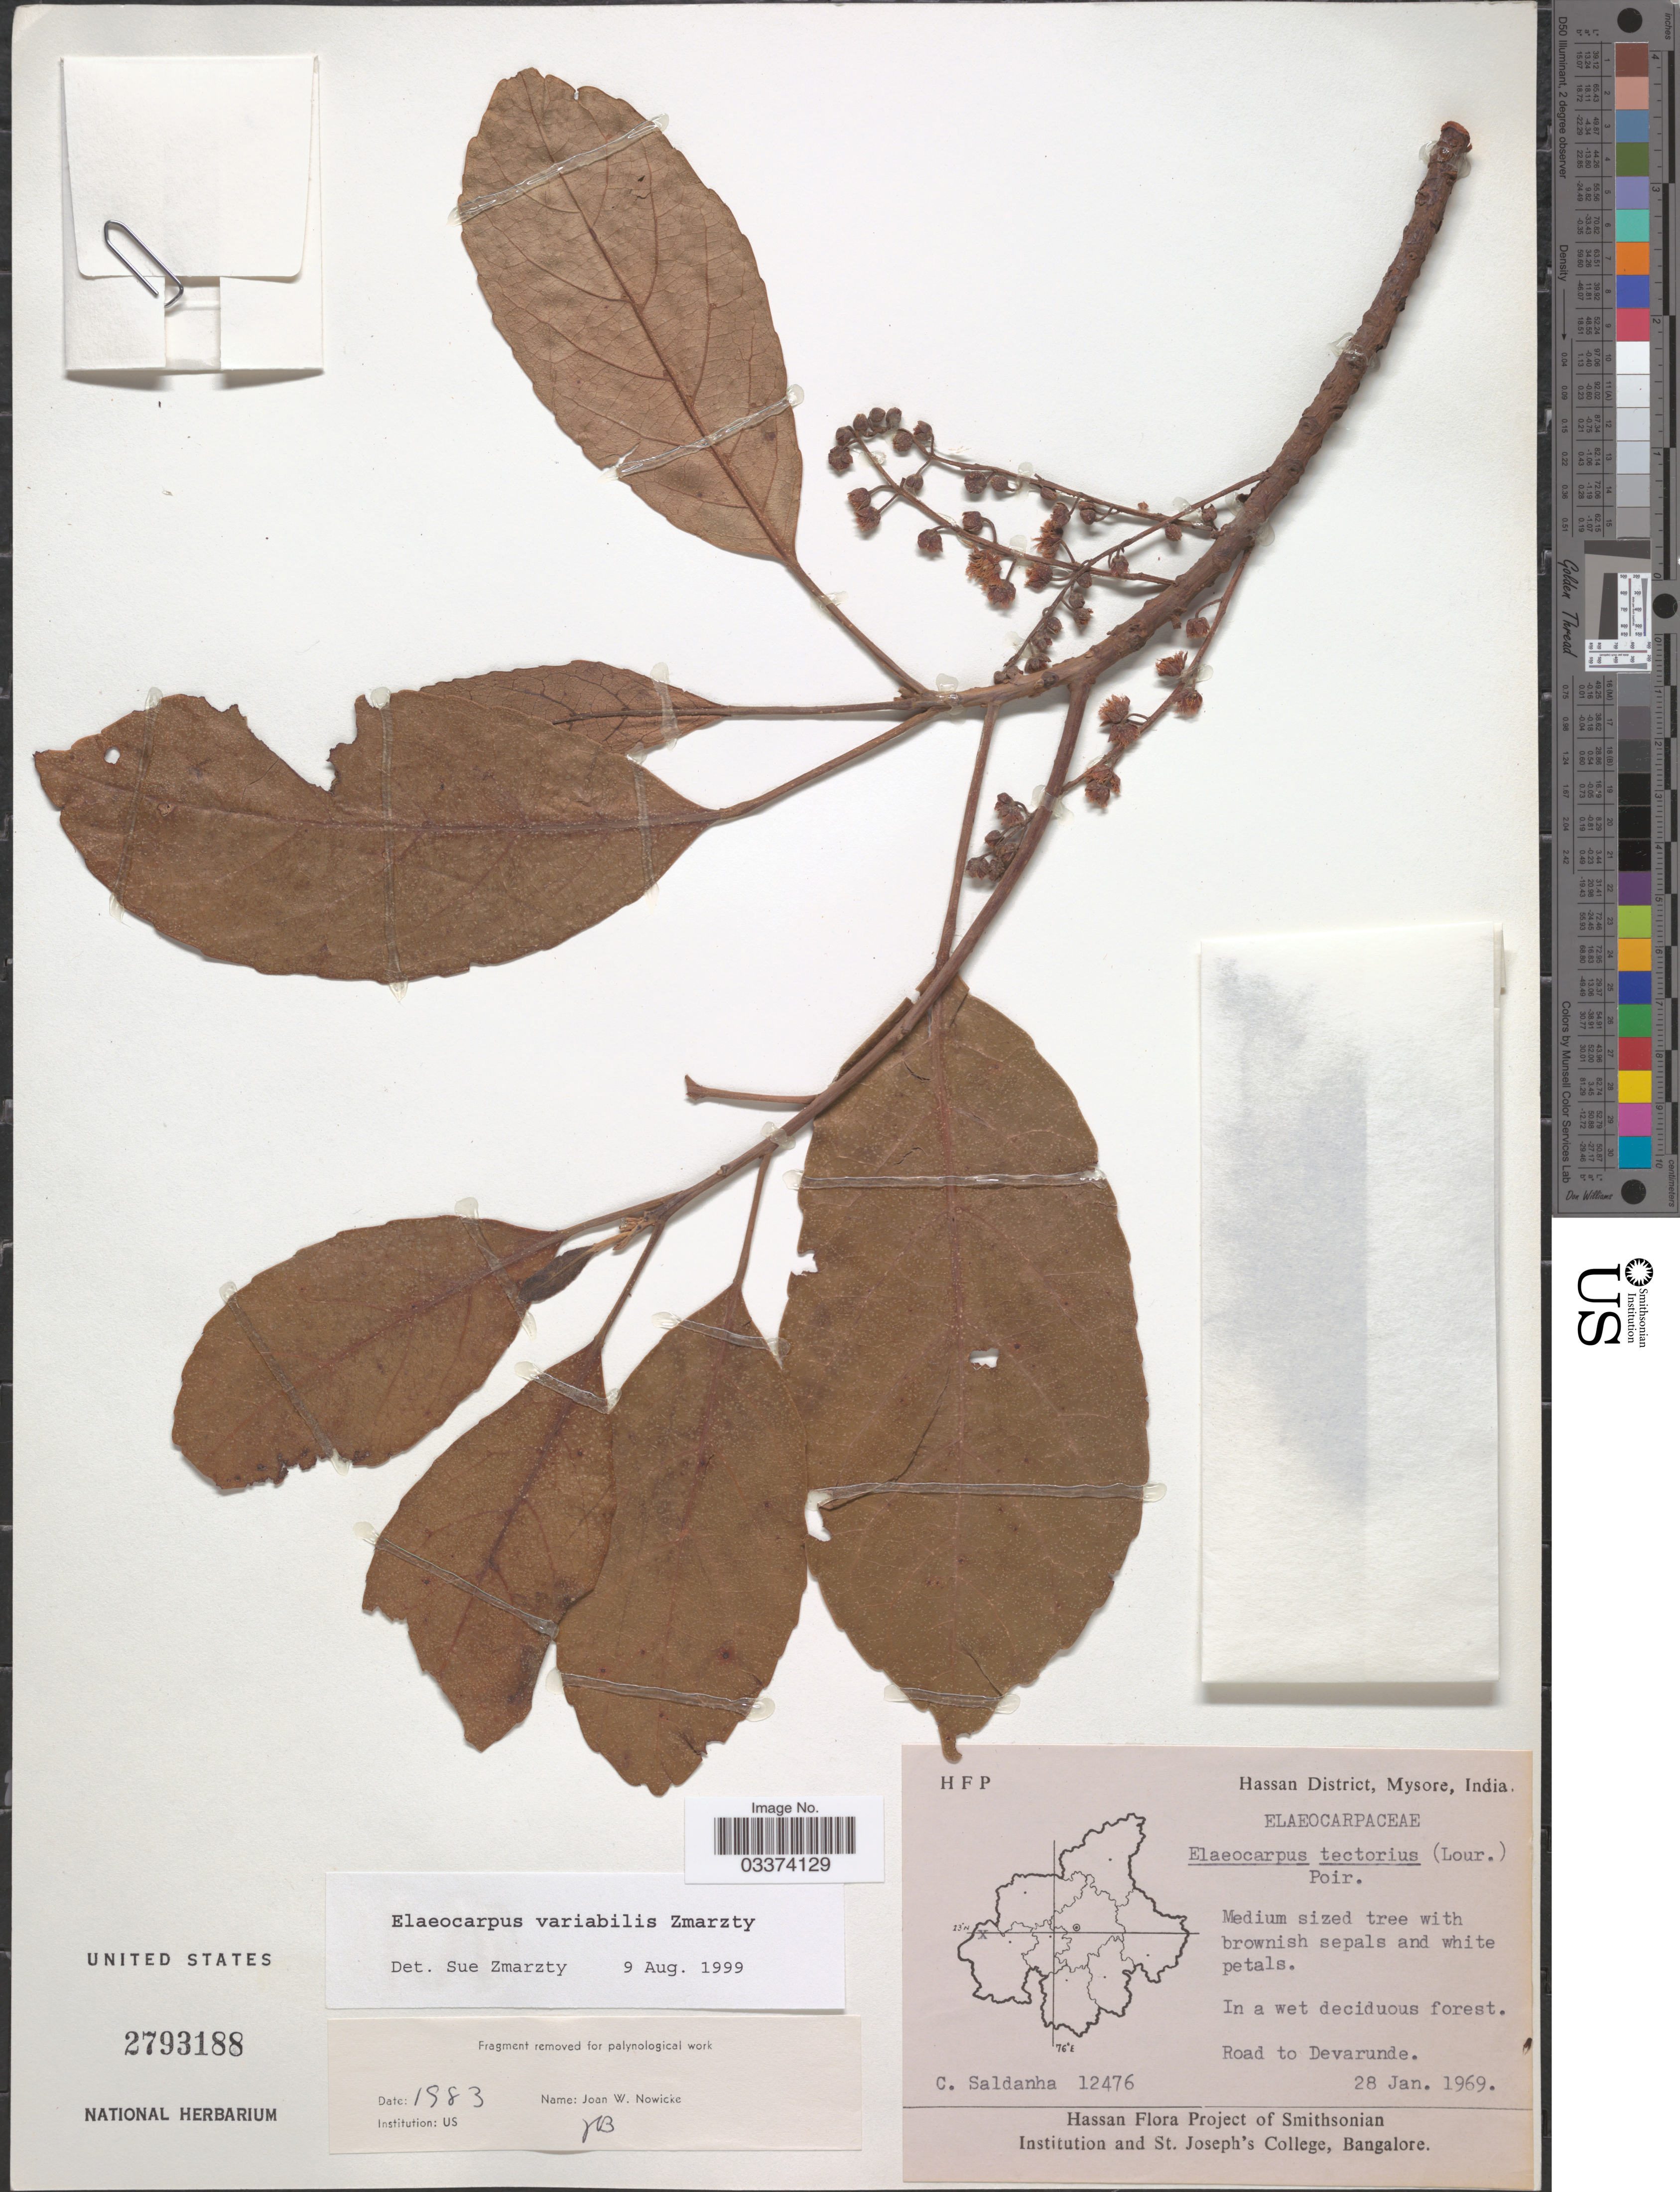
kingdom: Plantae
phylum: Tracheophyta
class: Magnoliopsida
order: Oxalidales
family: Elaeocarpaceae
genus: Elaeocarpus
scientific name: Elaeocarpus variabilis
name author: Zmarzty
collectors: C. Saldanha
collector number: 12476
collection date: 1969-01-28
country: India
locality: Hassan District, Mysore. Road to Devarunde.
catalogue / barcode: US 2793188